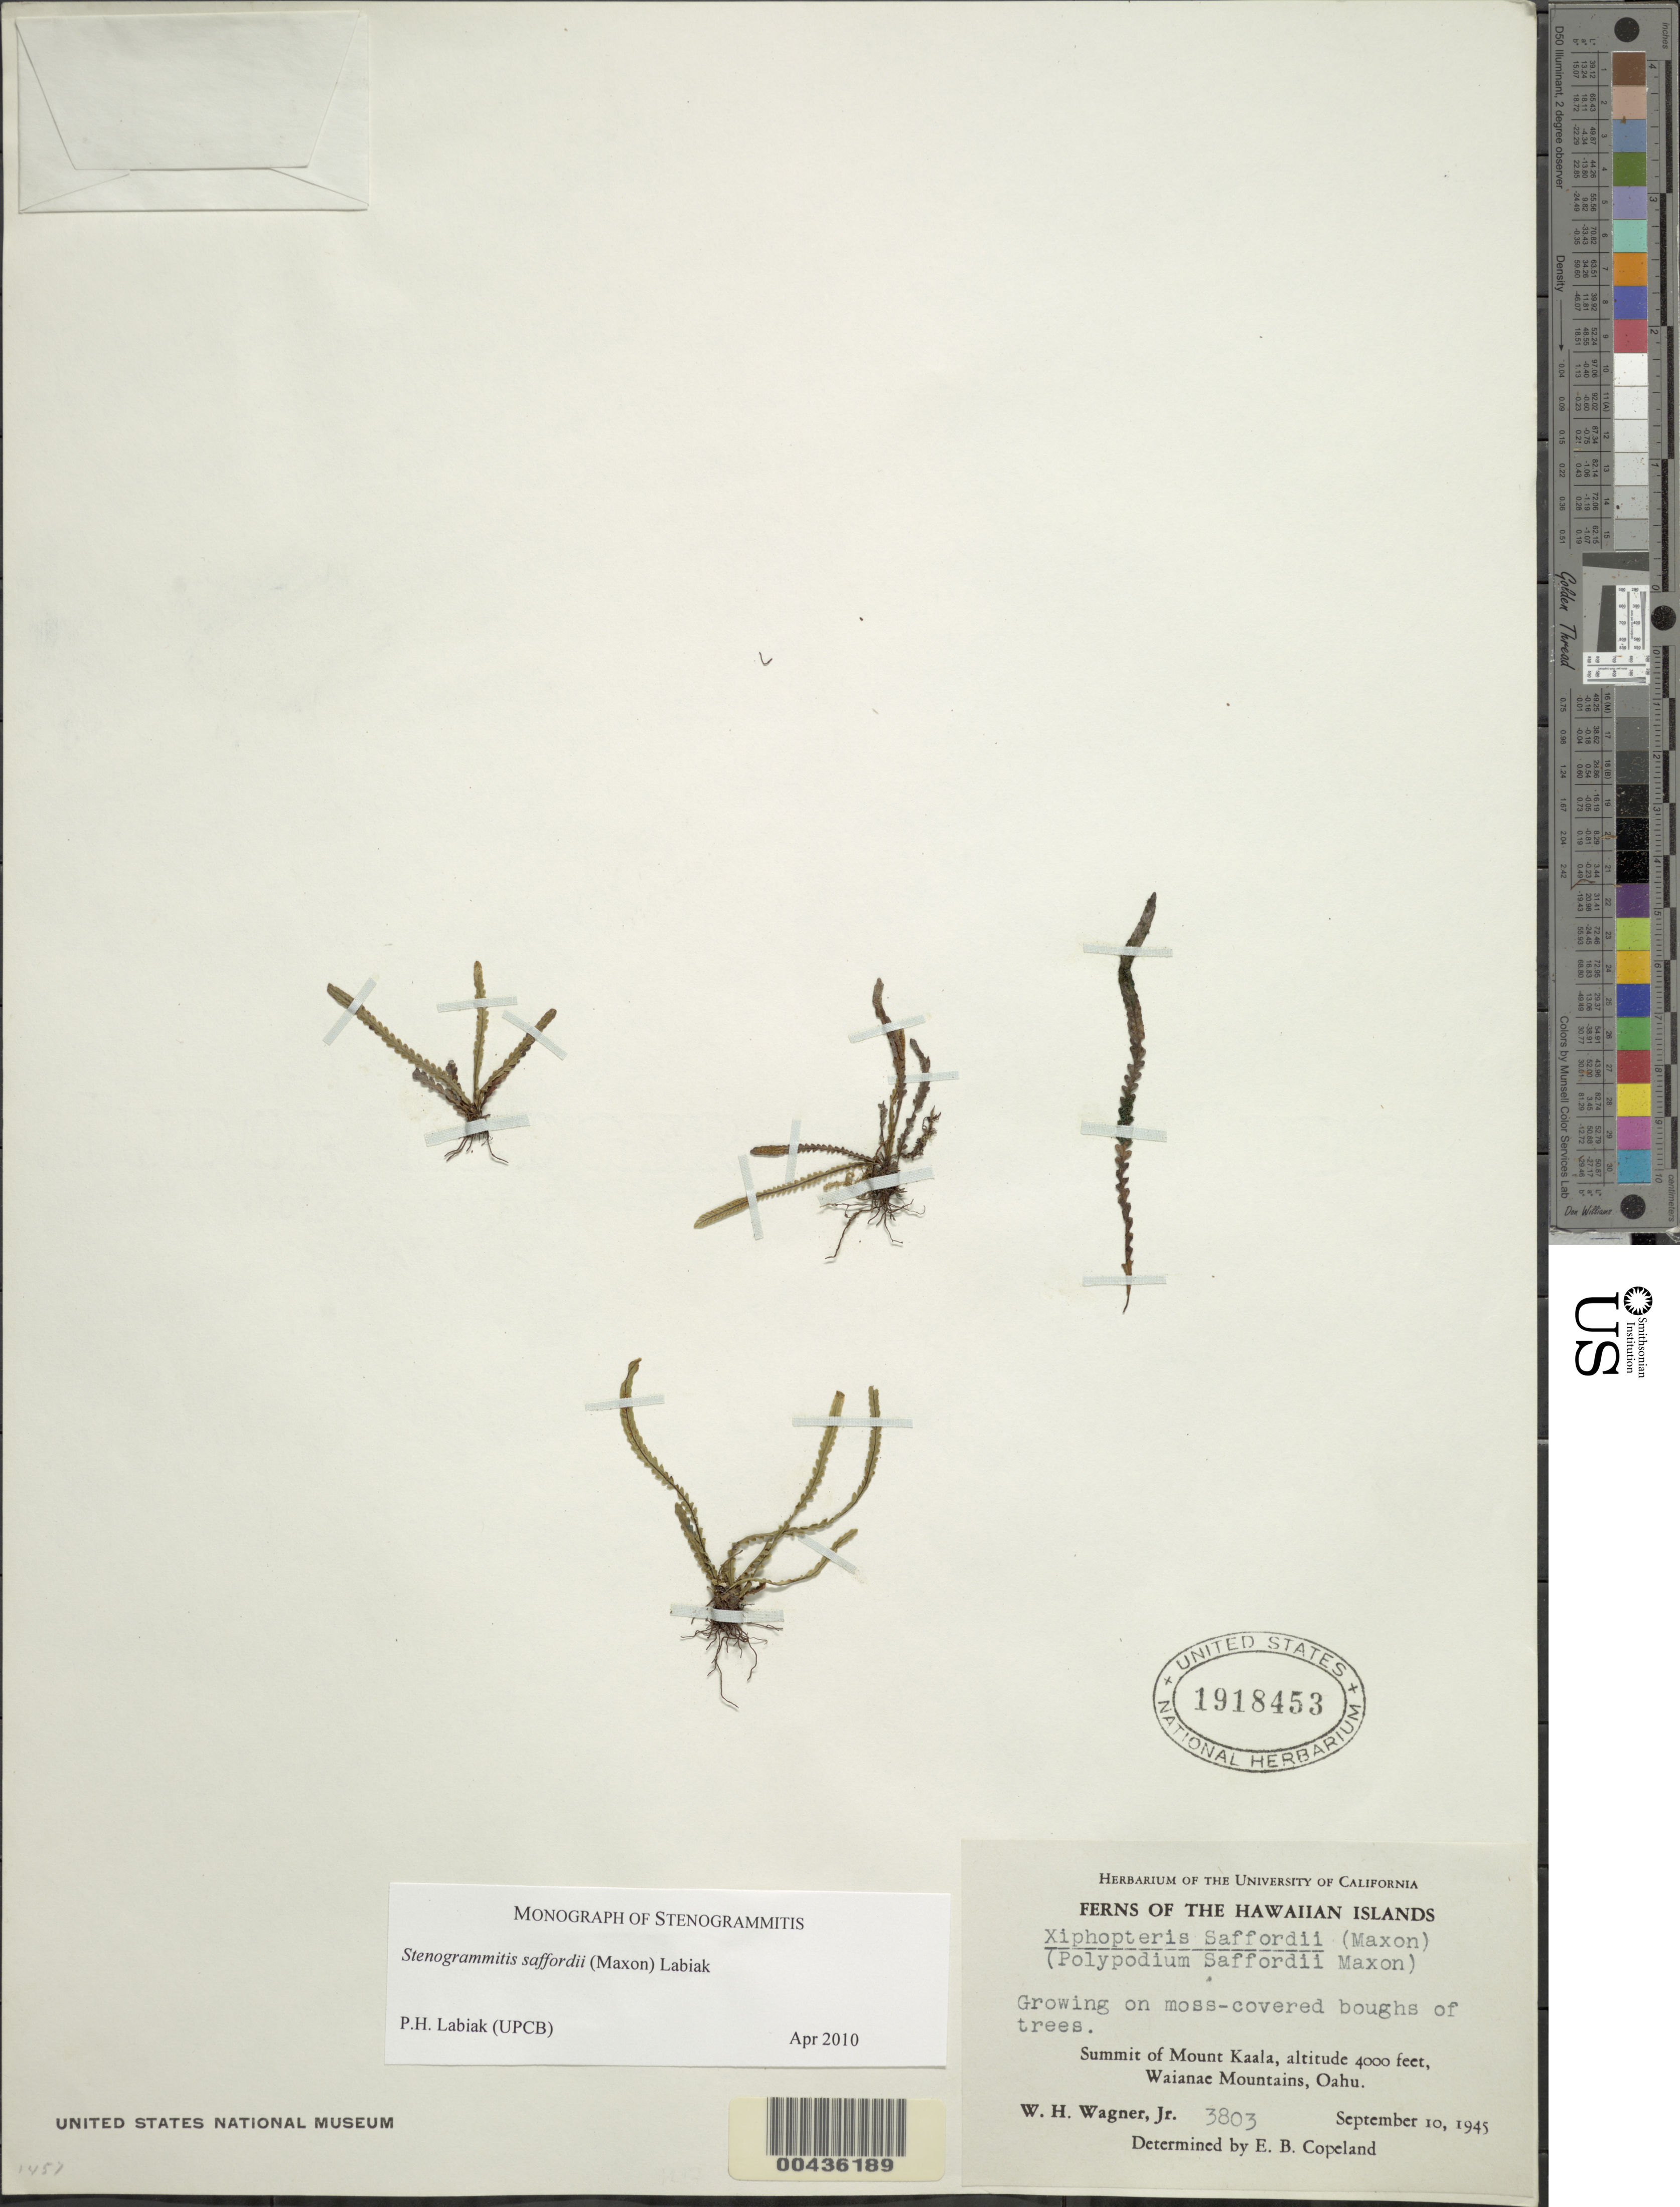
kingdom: Plantae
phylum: Tracheophyta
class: Polypodiopsida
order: Polypodiales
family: Polypodiaceae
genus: Stenogrammitis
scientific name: Stenogrammitis saffordii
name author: (Maxon) Labiak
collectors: W. H. Wagner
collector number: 3803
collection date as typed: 10 Sep 1945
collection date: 1945-09-10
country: United States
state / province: Hawaii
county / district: Honolulu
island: Oahu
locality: Summit of Mount Kaala, Waianae Mountains, Oahu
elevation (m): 1219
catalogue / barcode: US 1918453